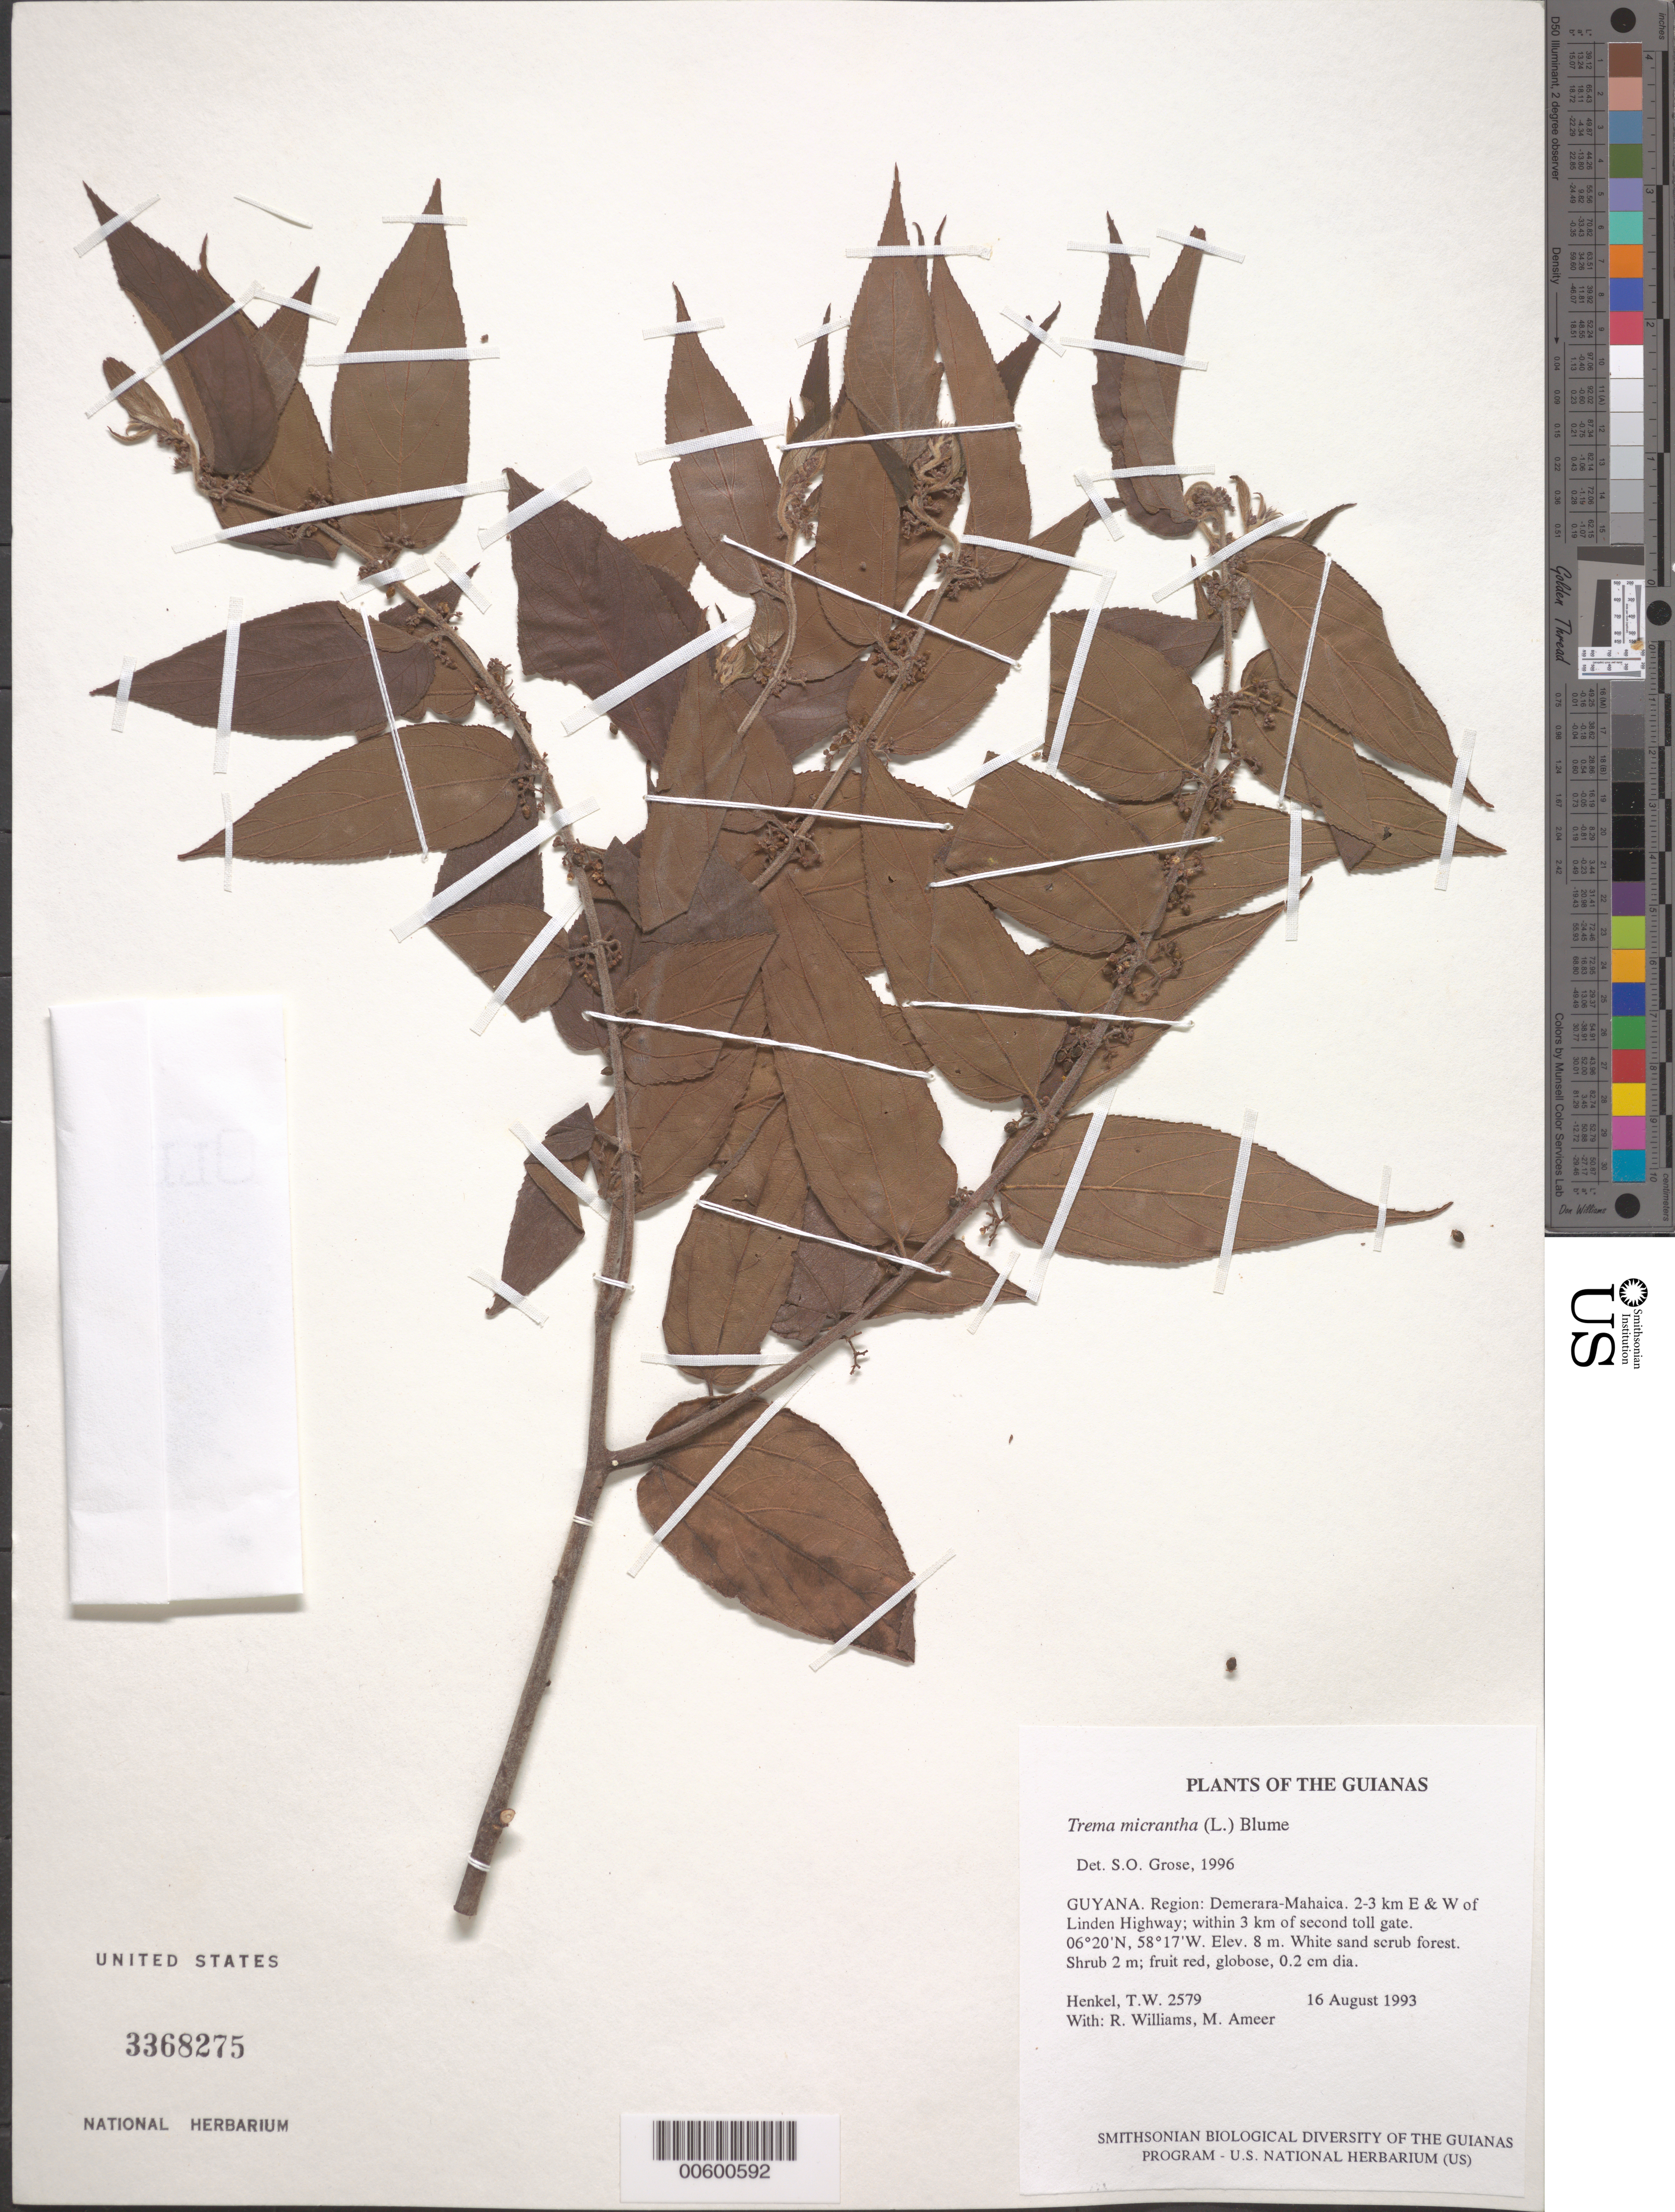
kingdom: Plantae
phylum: Tracheophyta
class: Magnoliopsida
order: Rosales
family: Cannabaceae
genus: Trema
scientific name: Trema micranthum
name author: (L.) Blume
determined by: Grose, S. O.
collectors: T. Henkel, R. Williams & M. Ameer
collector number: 2579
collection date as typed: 16 August 1993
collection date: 1993-08-16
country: Guyana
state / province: Demerara-Mahaica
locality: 2-3 km E & W of Linden Highway; within 3 km of second toll gate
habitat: White sand scrub forest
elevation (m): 8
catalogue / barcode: US 3368275